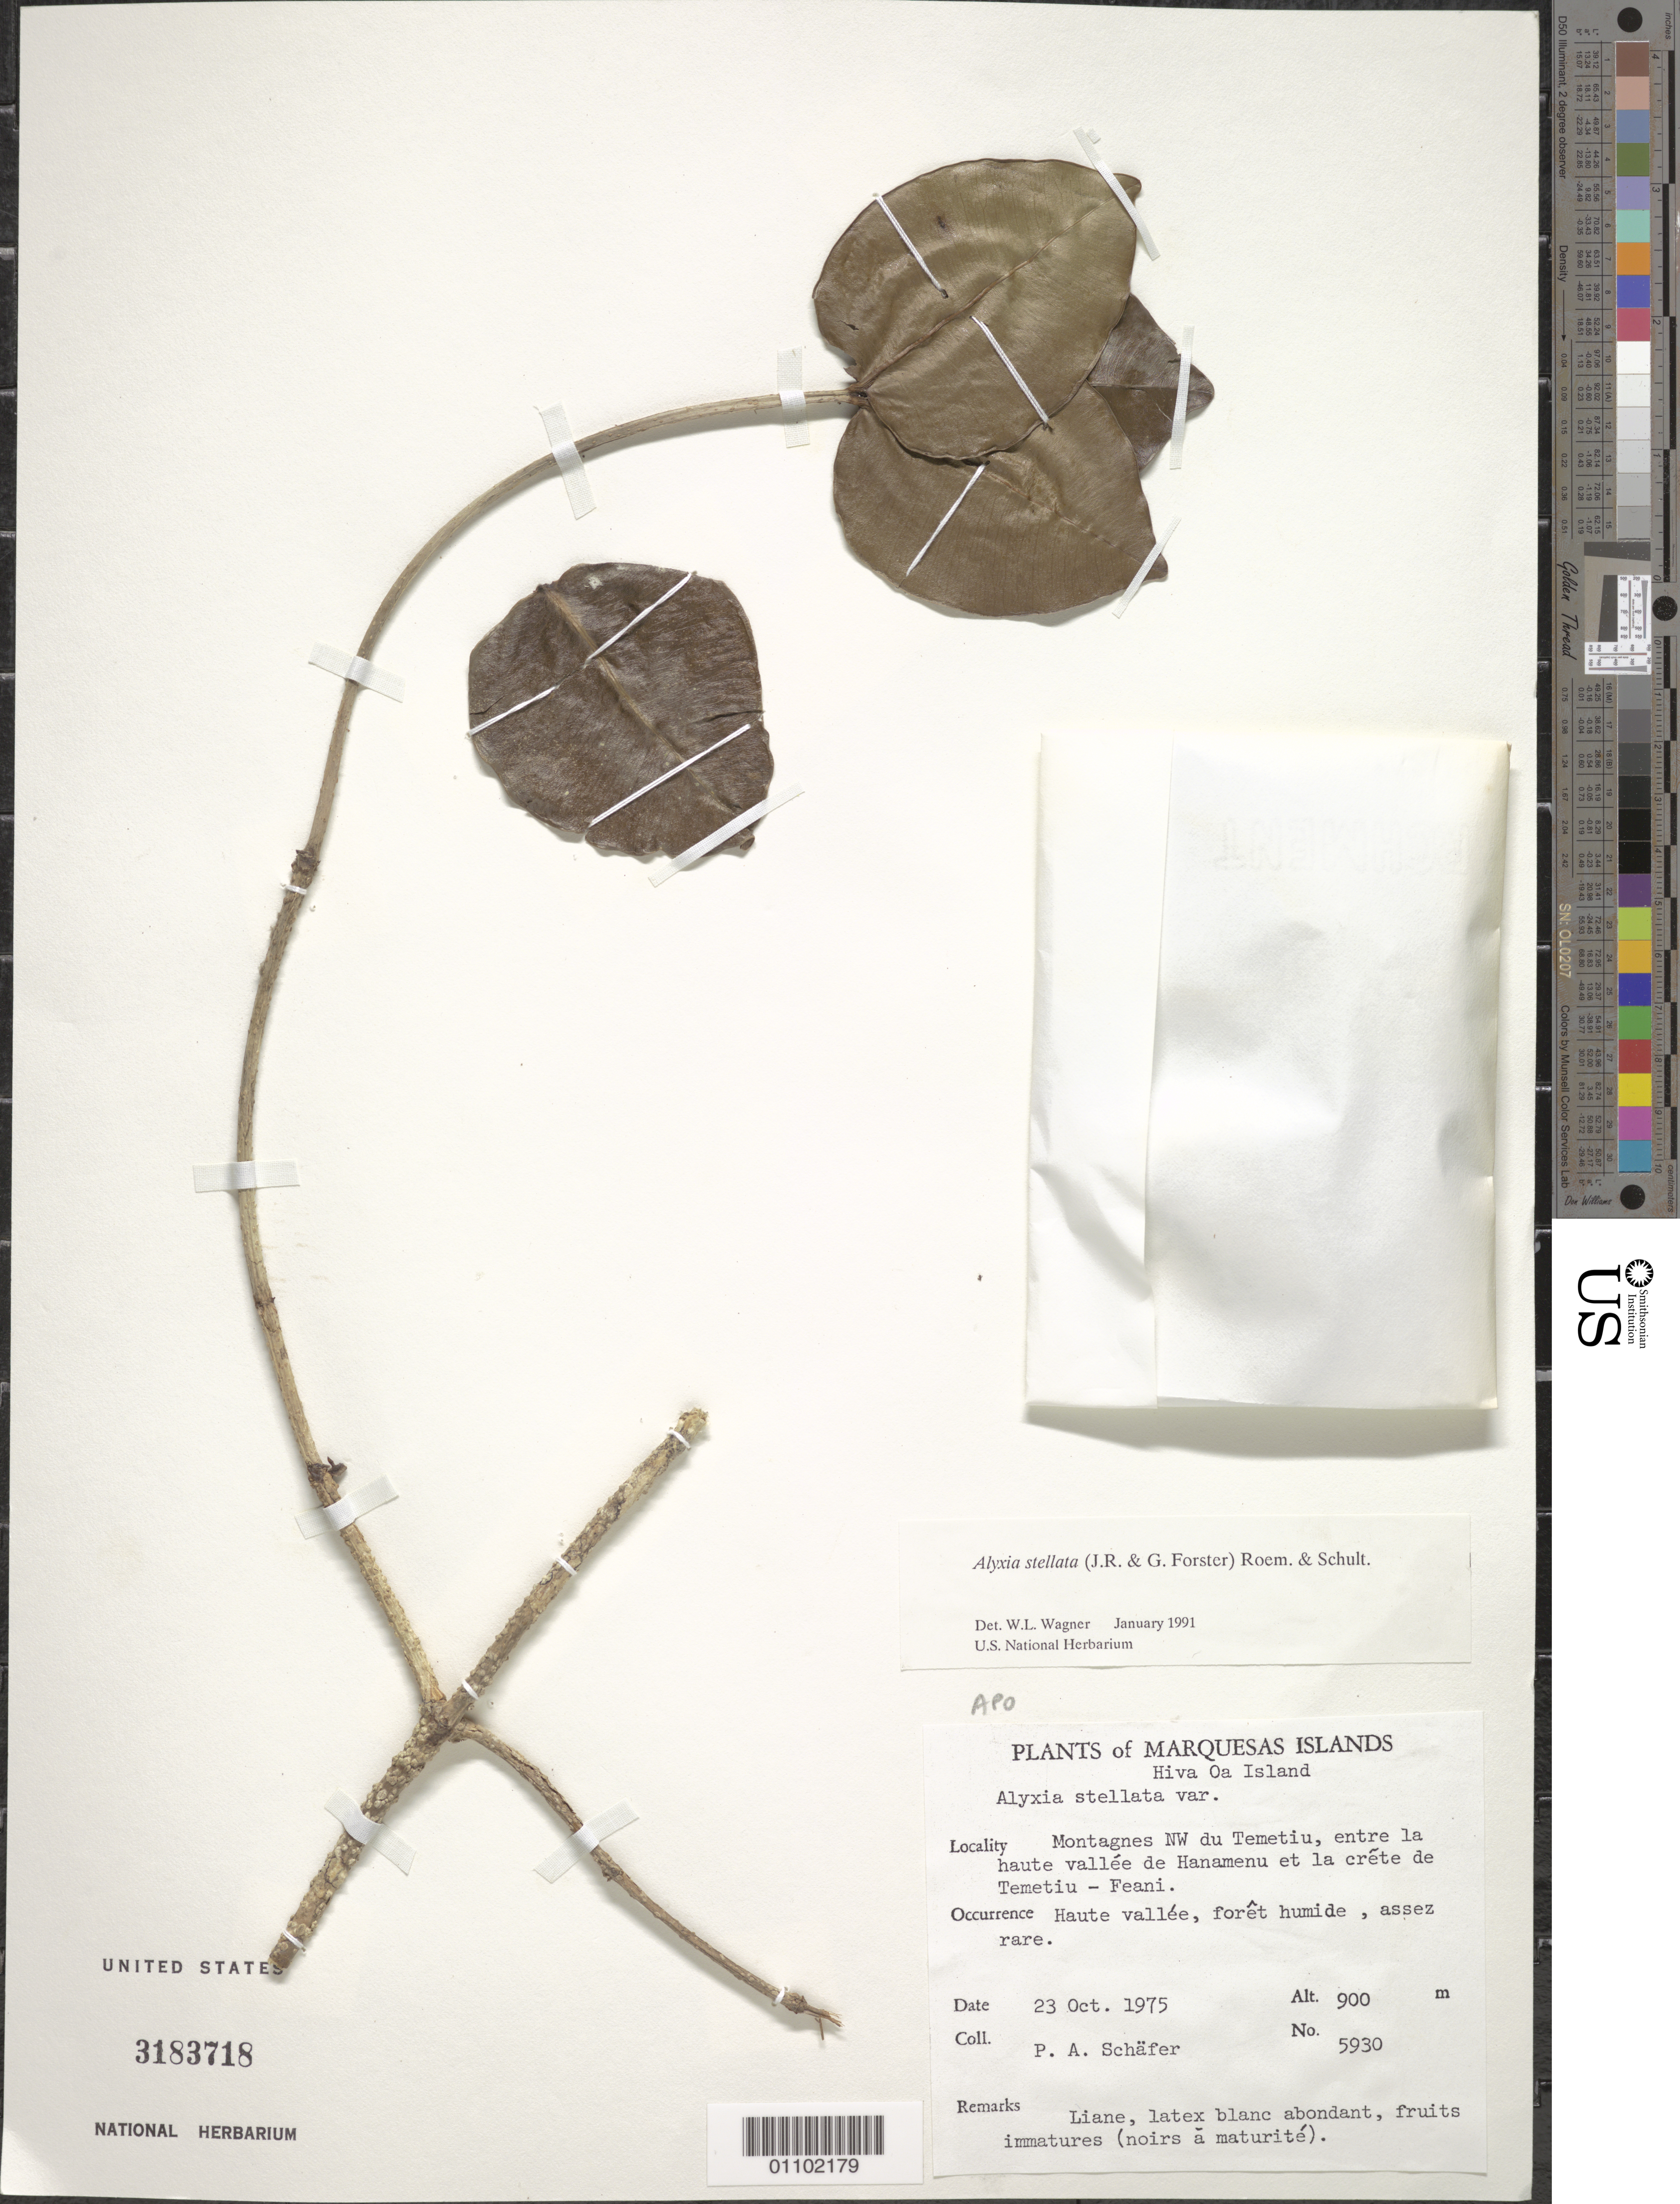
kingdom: Plantae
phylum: Tracheophyta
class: Magnoliopsida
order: Gentianales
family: Apocynaceae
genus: Alyxia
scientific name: Alyxia stellata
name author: (J.R. Forst. & G. Forst.) Roem. & Schult.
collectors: P. A. Schäfer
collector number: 5930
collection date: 1975-10-23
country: French Polynesia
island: Hiva Oa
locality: Montagnes NW du Temetiu, entre la haute vallée de Hanamenu et la crête de Temetiu-Feani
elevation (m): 900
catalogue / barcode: US 3183718